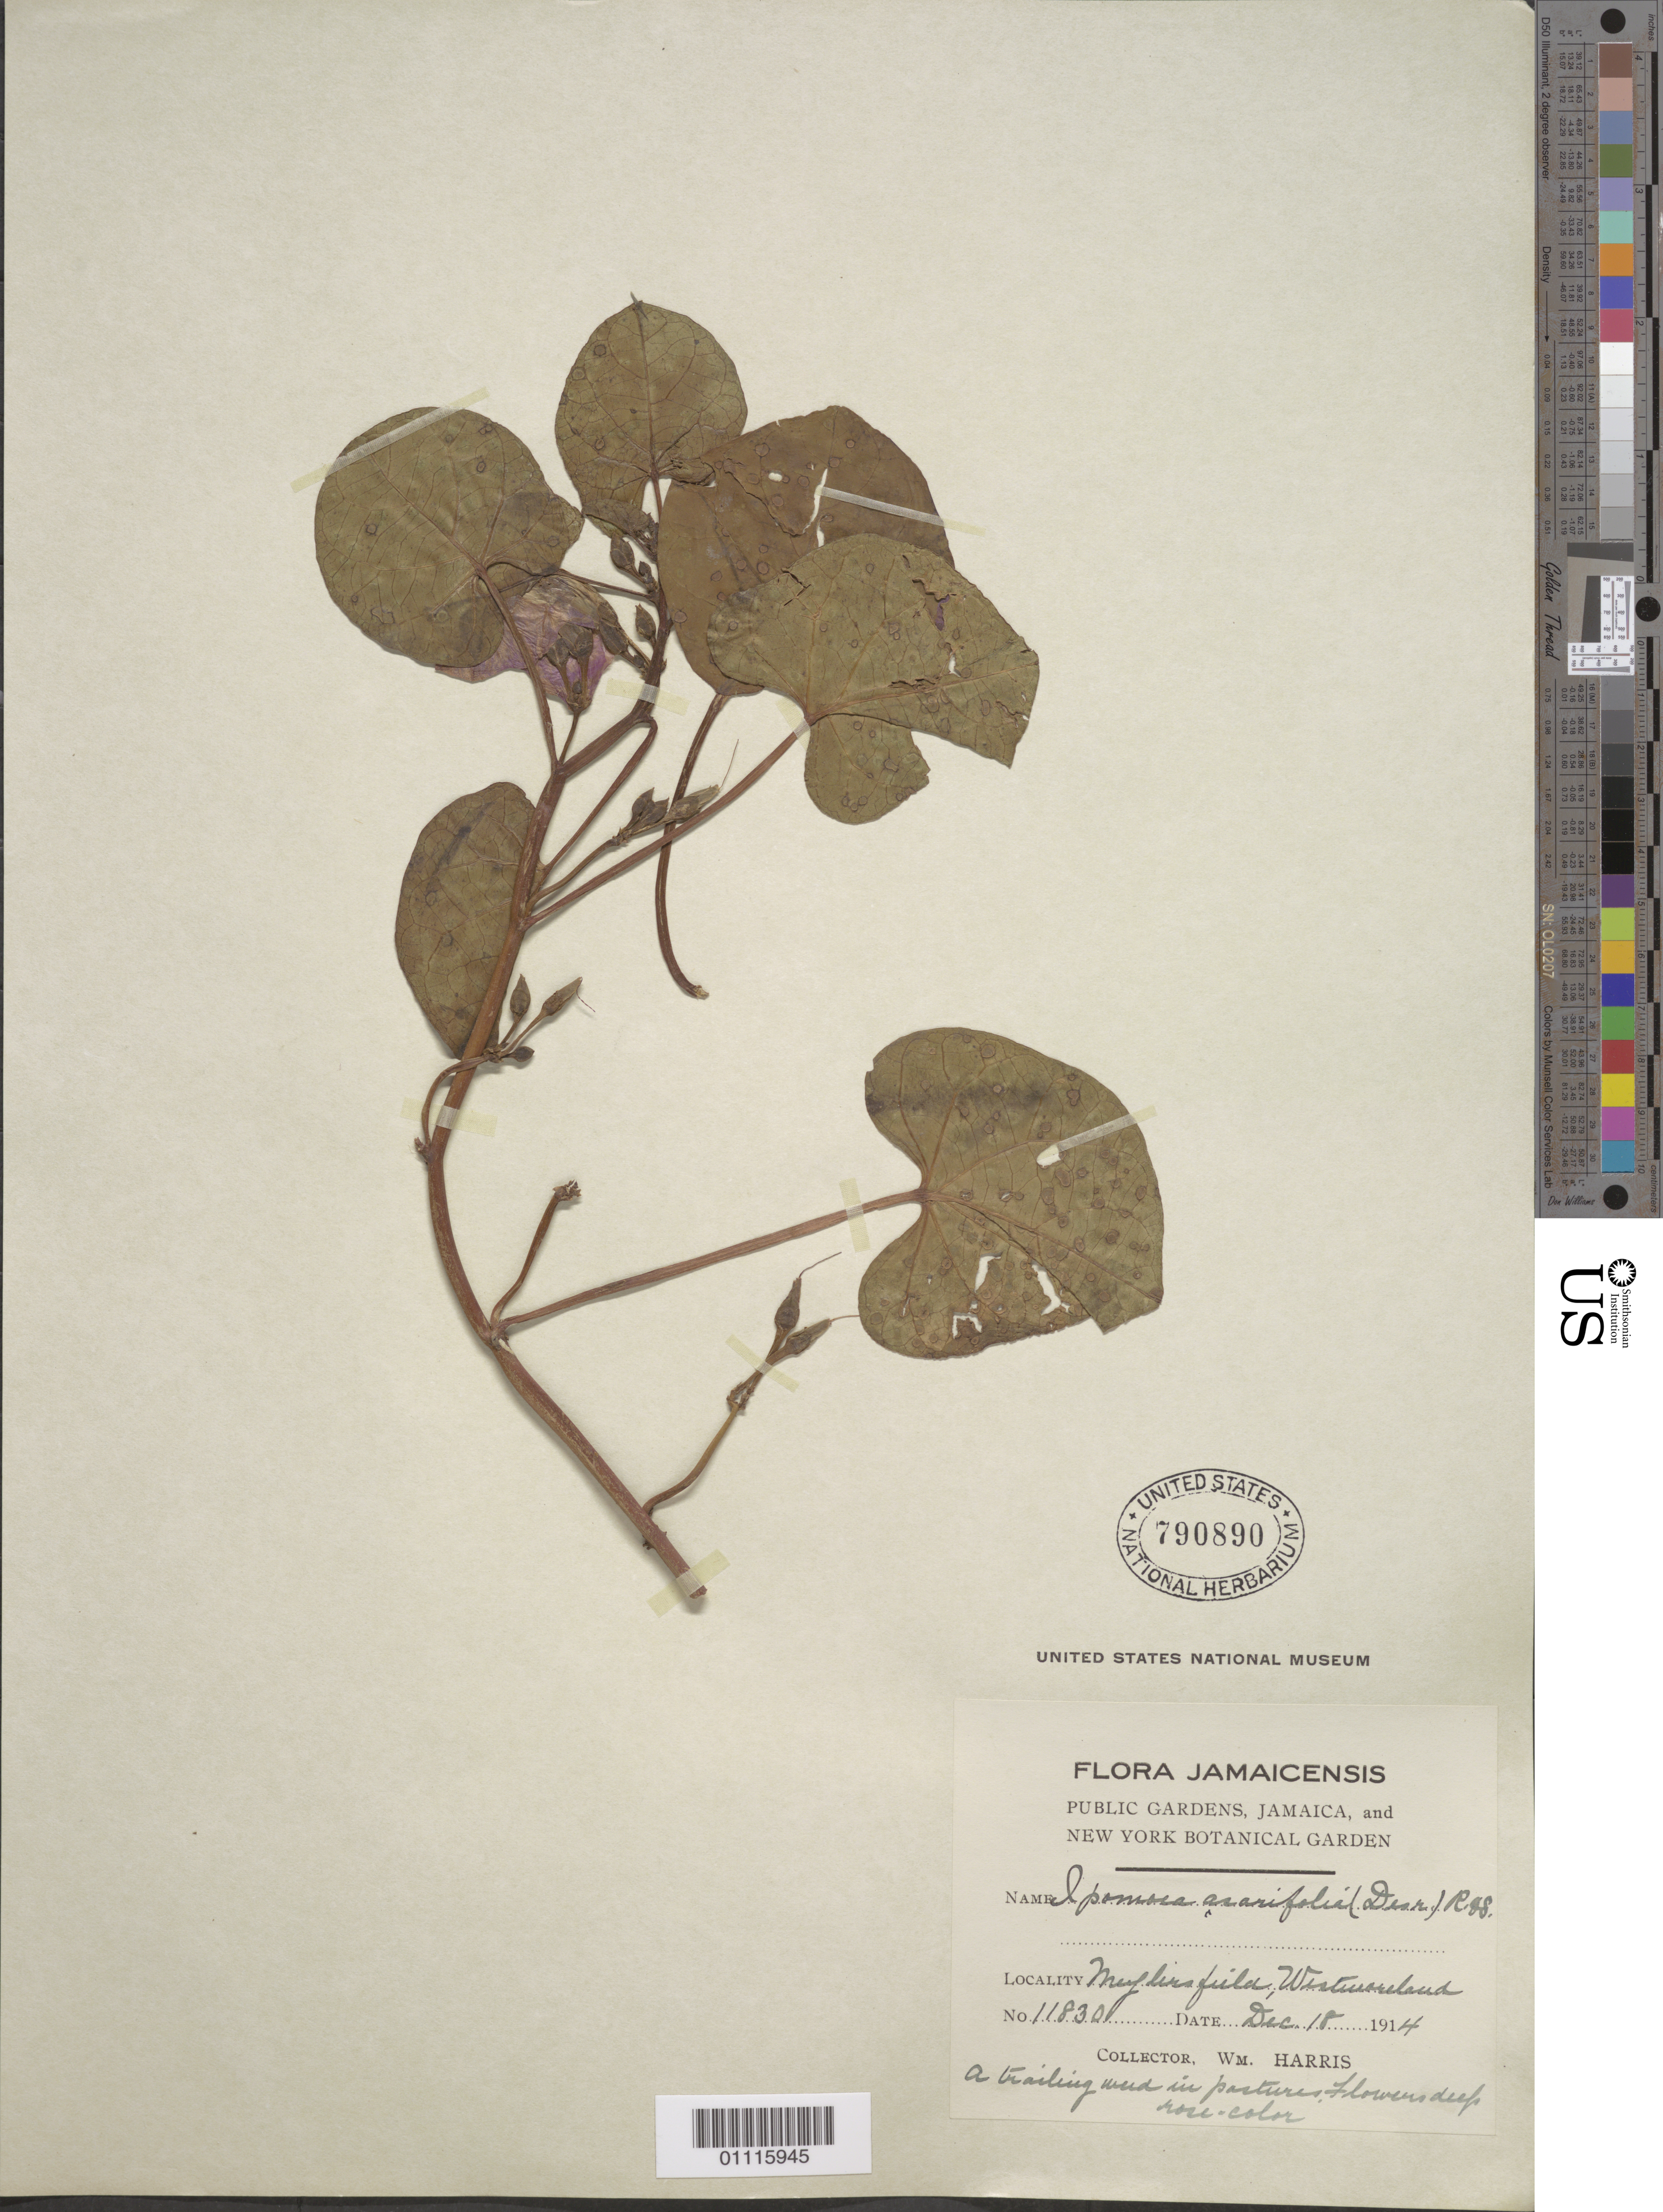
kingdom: Plantae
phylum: Tracheophyta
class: Magnoliopsida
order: Solanales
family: Convolvulaceae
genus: Ipomoea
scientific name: Ipomoea asarifolia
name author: (Desr.) Roem. & Schult.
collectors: W. Harris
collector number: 11830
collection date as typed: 18 Dec 1914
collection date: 1914-12-18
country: Jamaica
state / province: Westmoreland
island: Jamaica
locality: Maylors field.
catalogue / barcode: US 790890